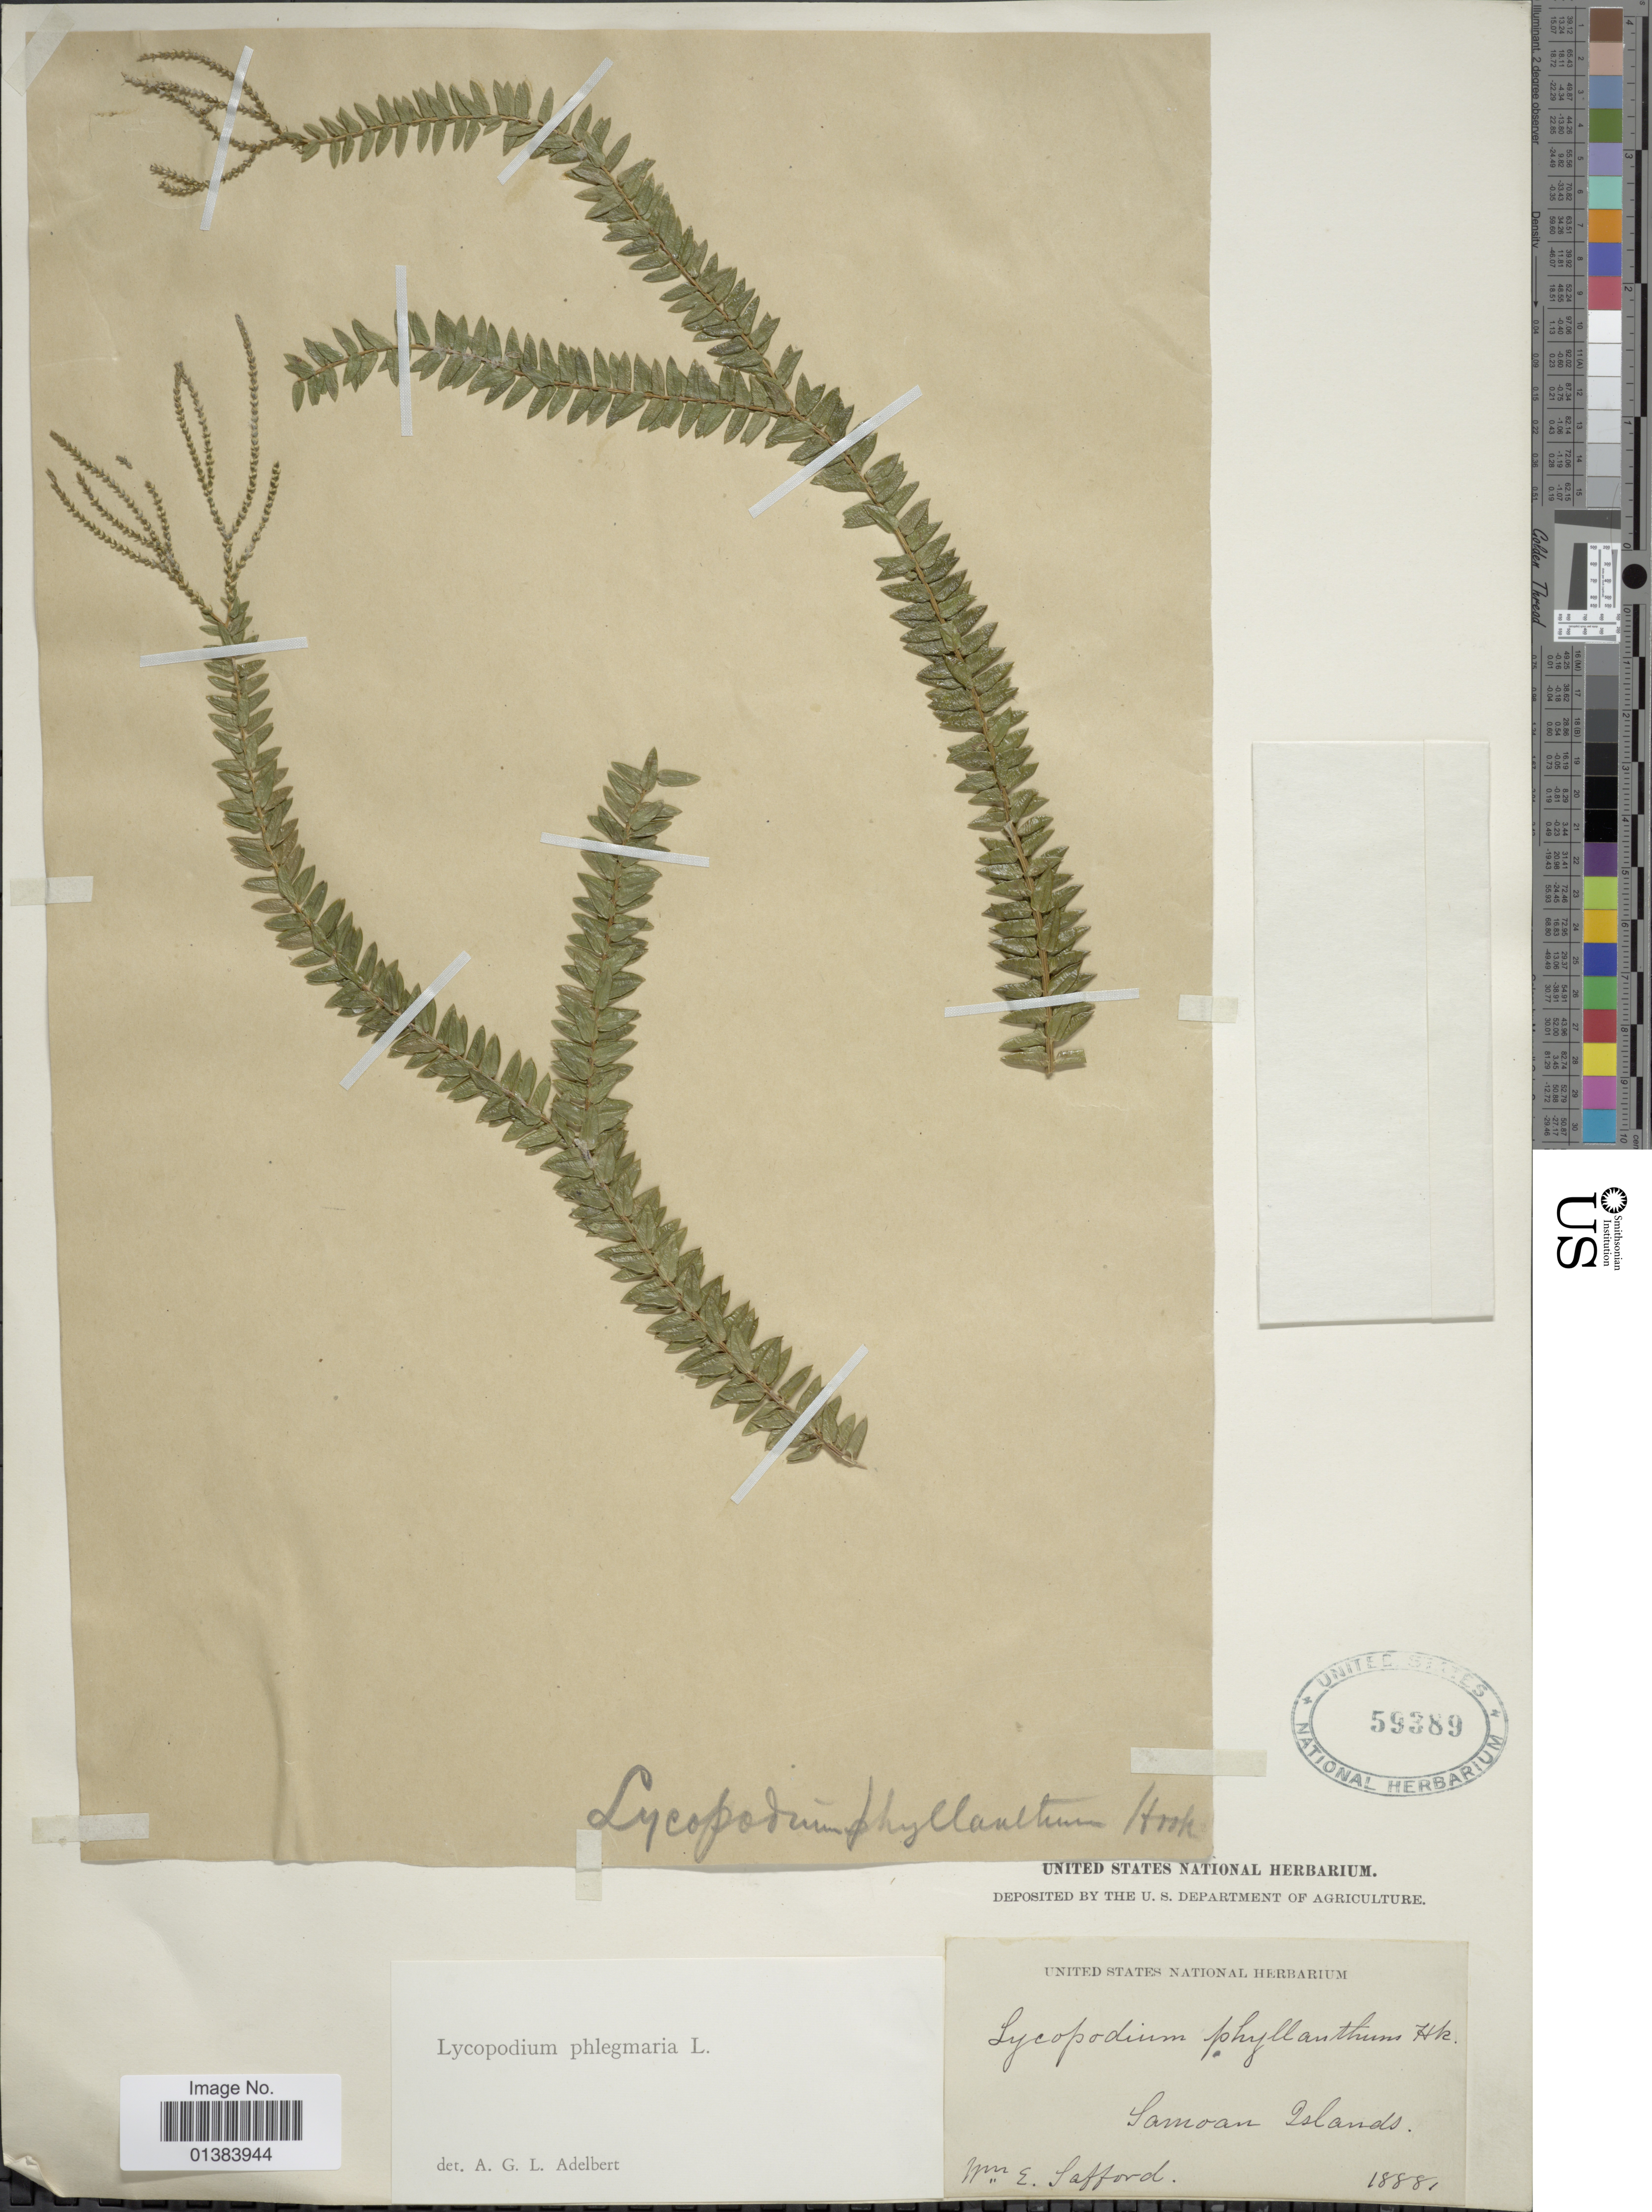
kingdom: Plantae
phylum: Tracheophyta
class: Lycopodiopsida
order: Lycopodiales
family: Lycopodiaceae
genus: Phlegmariurus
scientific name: Phlegmariurus australis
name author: (Willd.) A. R. Field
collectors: W. E. Safford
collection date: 1888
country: American Samoa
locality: Samoan Islands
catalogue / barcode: US 59389